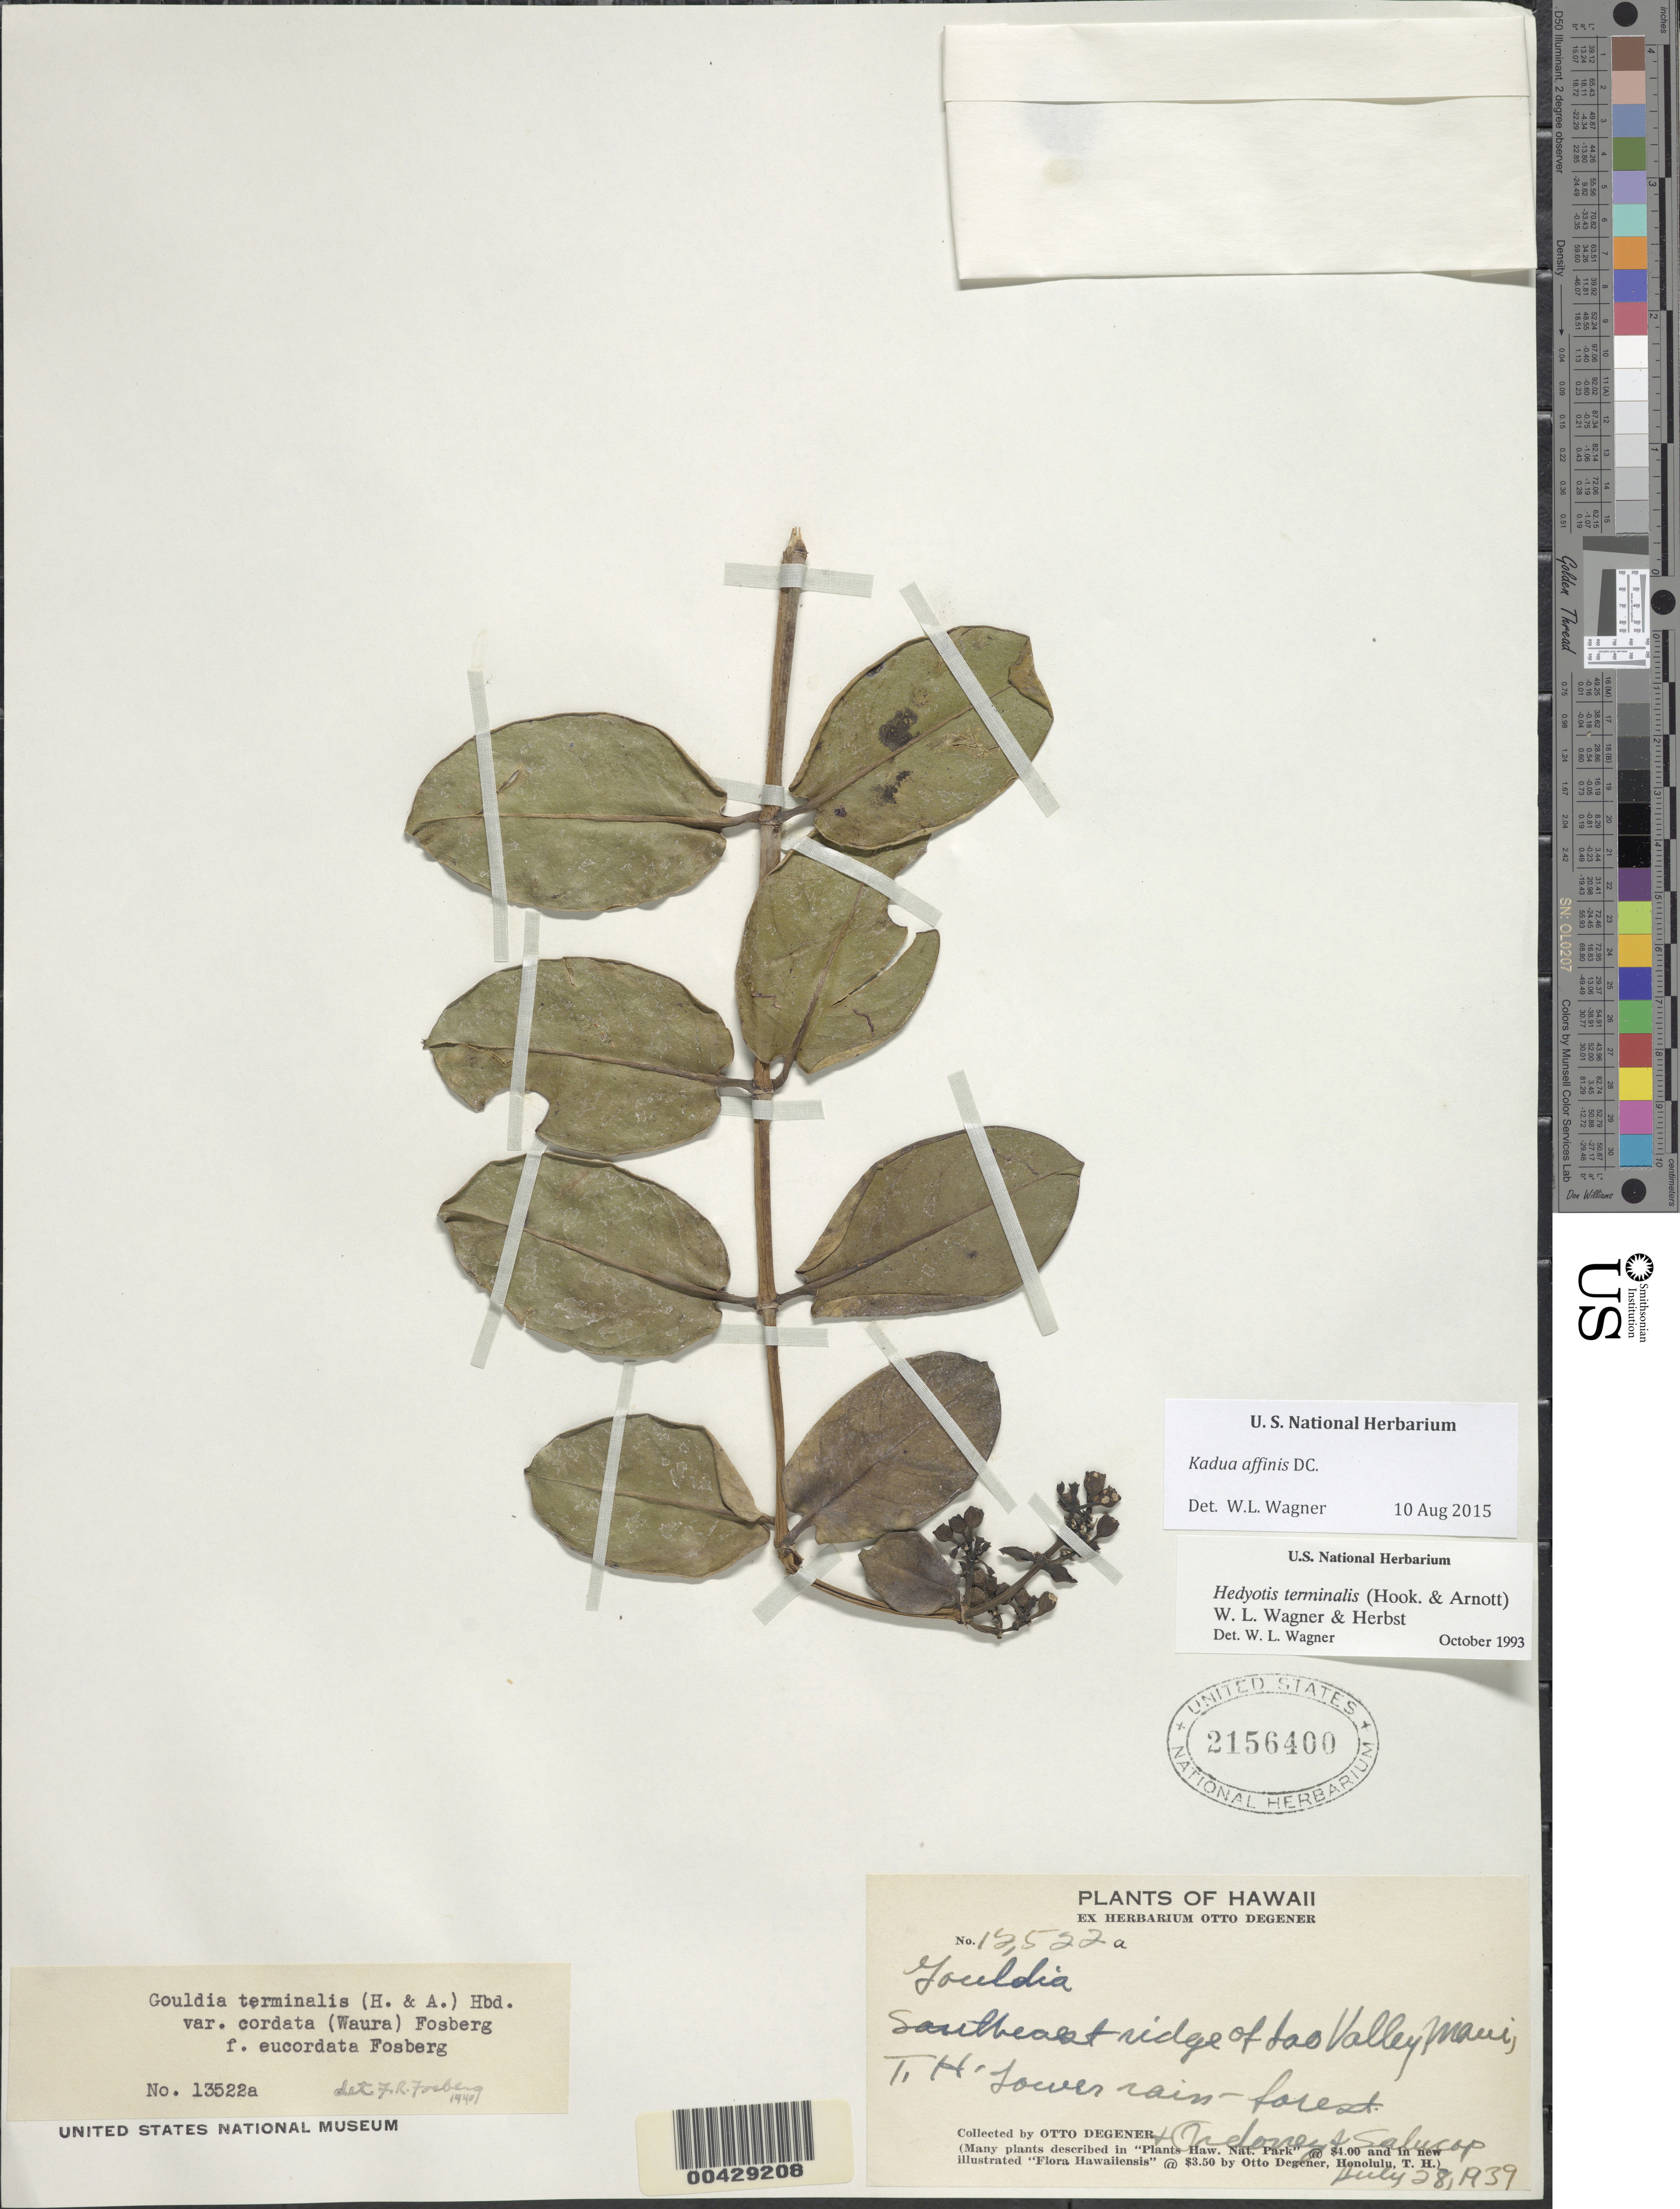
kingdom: Plantae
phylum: Tracheophyta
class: Magnoliopsida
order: Gentianales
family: Rubiaceae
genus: Kadua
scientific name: Kadua affinis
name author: DC.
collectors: O. Degener, Ordonez & -- Salucop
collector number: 12522a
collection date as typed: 28 Jul 1939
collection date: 1939-07-28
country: United States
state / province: Hawaii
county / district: Maui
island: Maui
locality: SE ridge of Iao Valley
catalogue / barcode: US 2156400